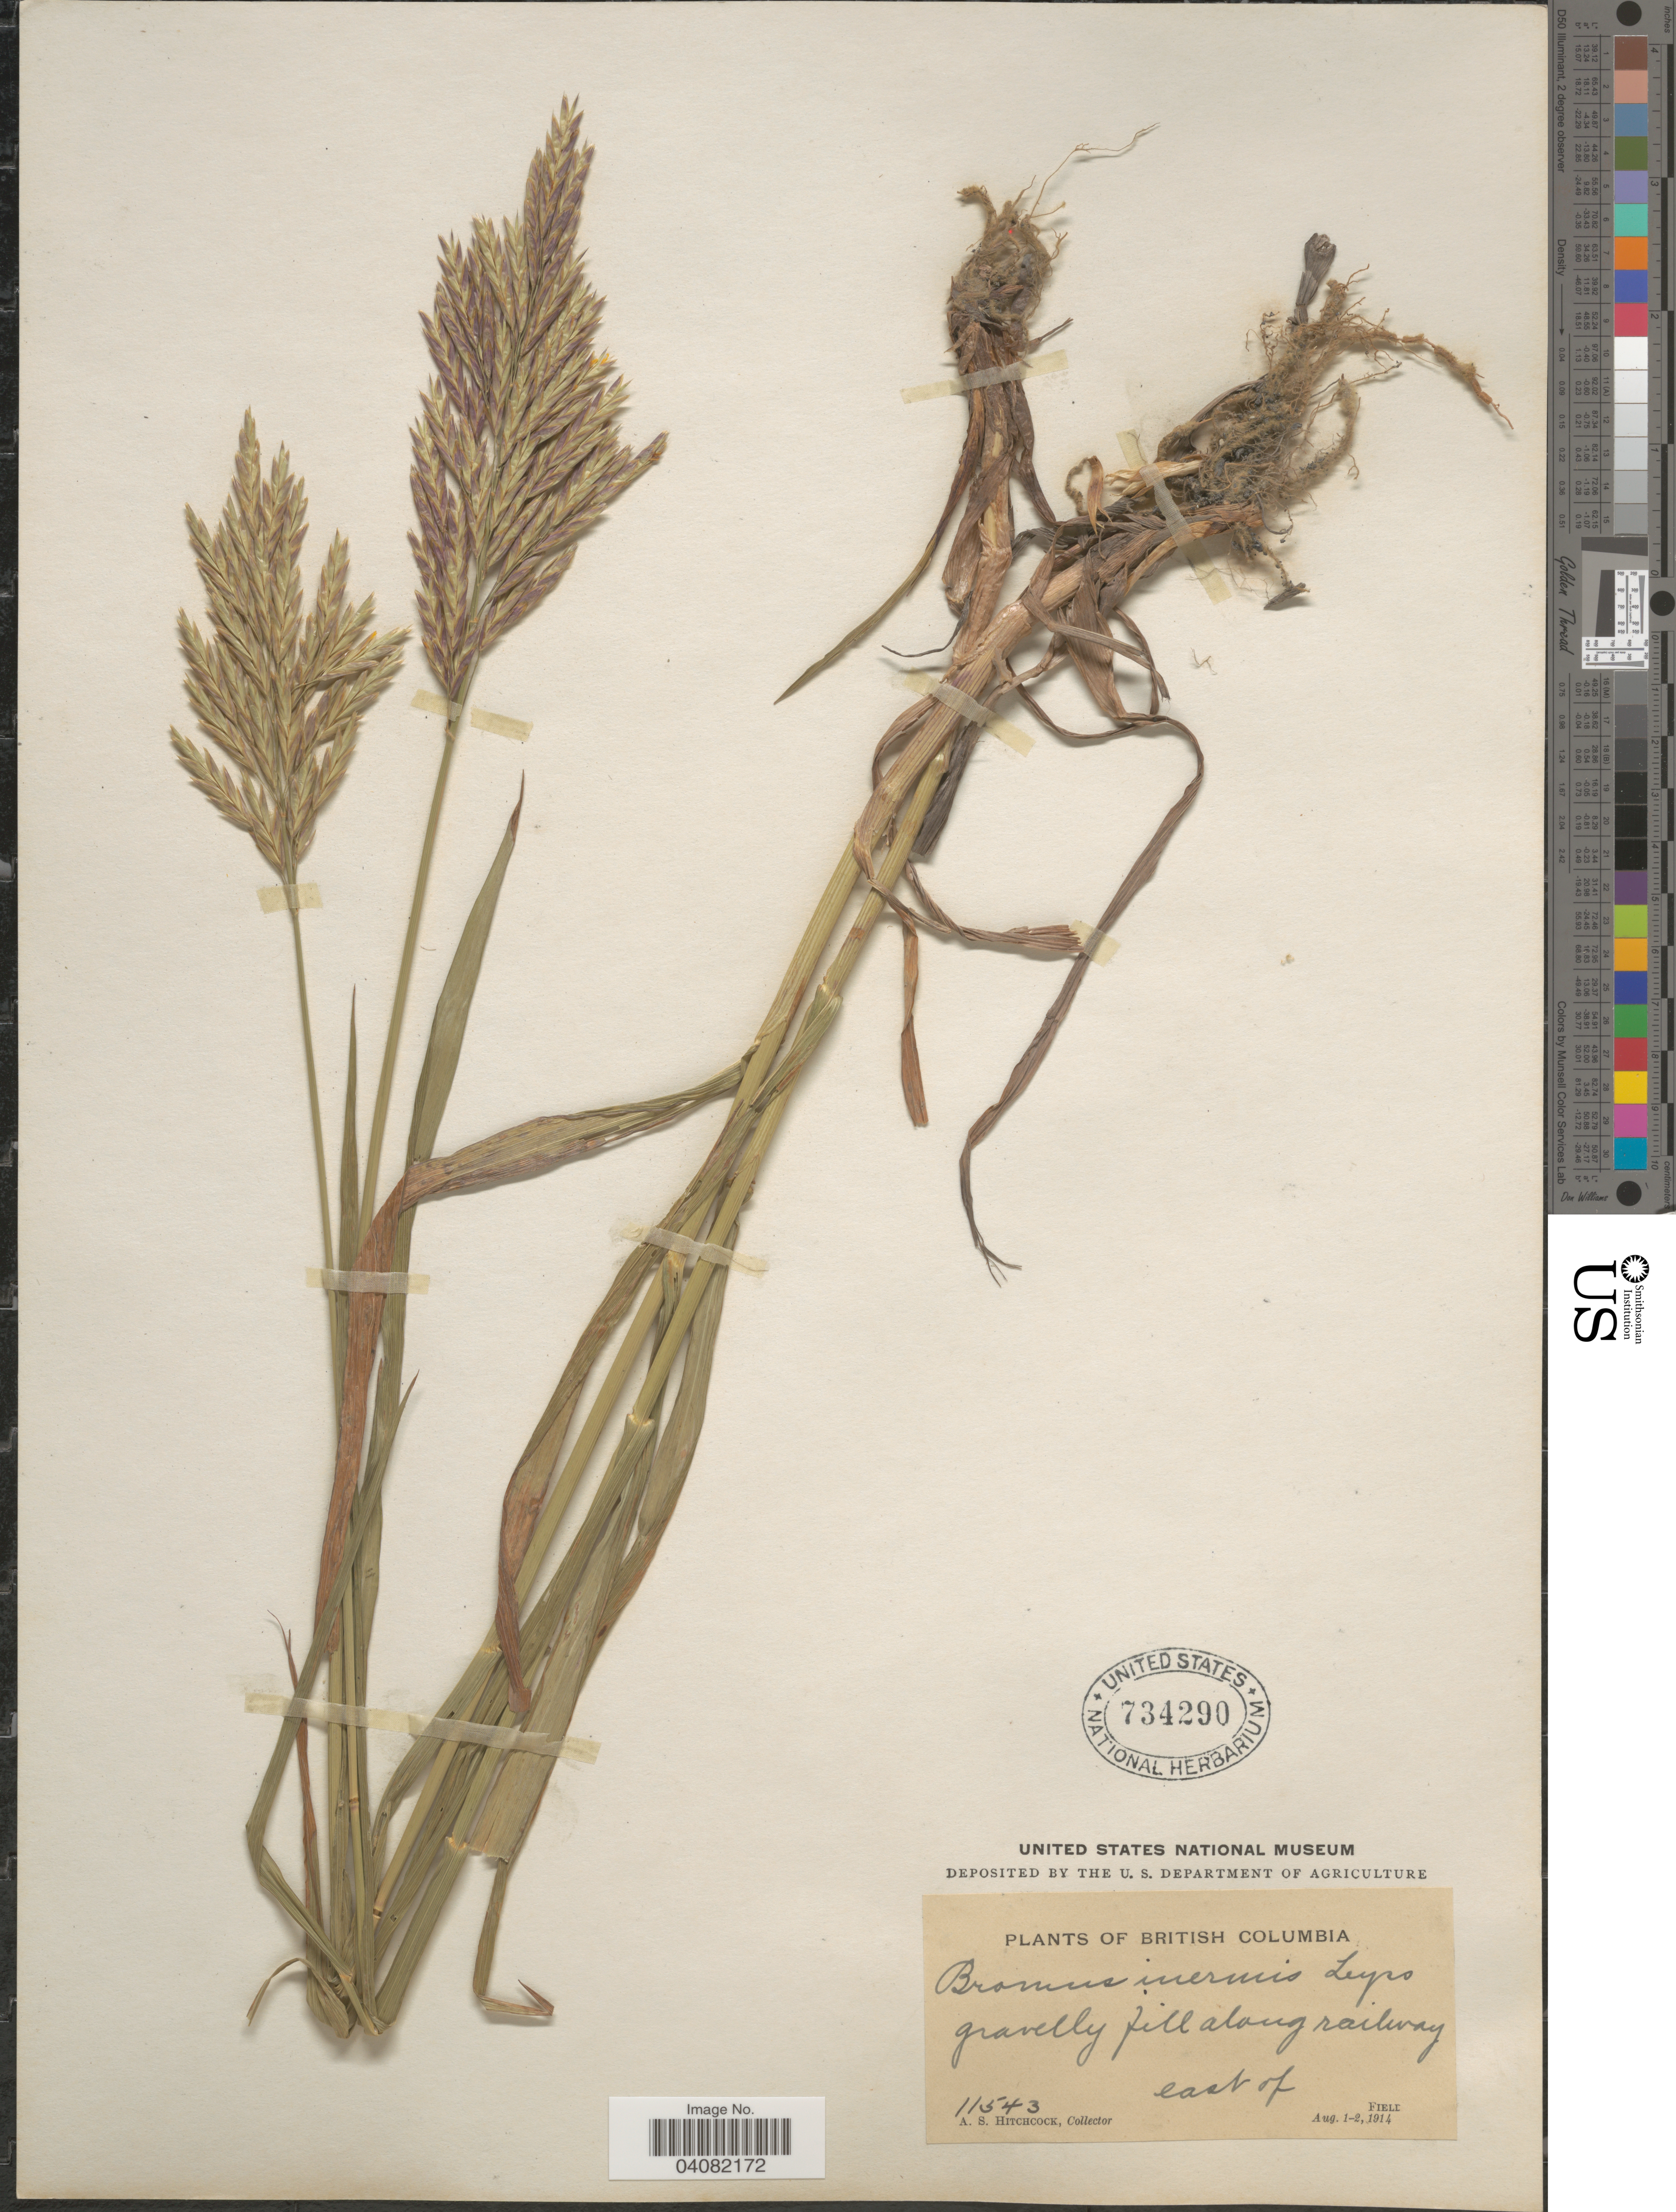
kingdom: Plantae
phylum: Tracheophyta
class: Liliopsida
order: Poales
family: Poaceae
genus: Bromus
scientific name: Bromus inermis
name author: Leyss.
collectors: A. S. Hitchcock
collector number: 11543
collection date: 1914-08-01/1914-08-02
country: Canada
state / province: British Columbia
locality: Along railway east of Field.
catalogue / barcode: US 734290